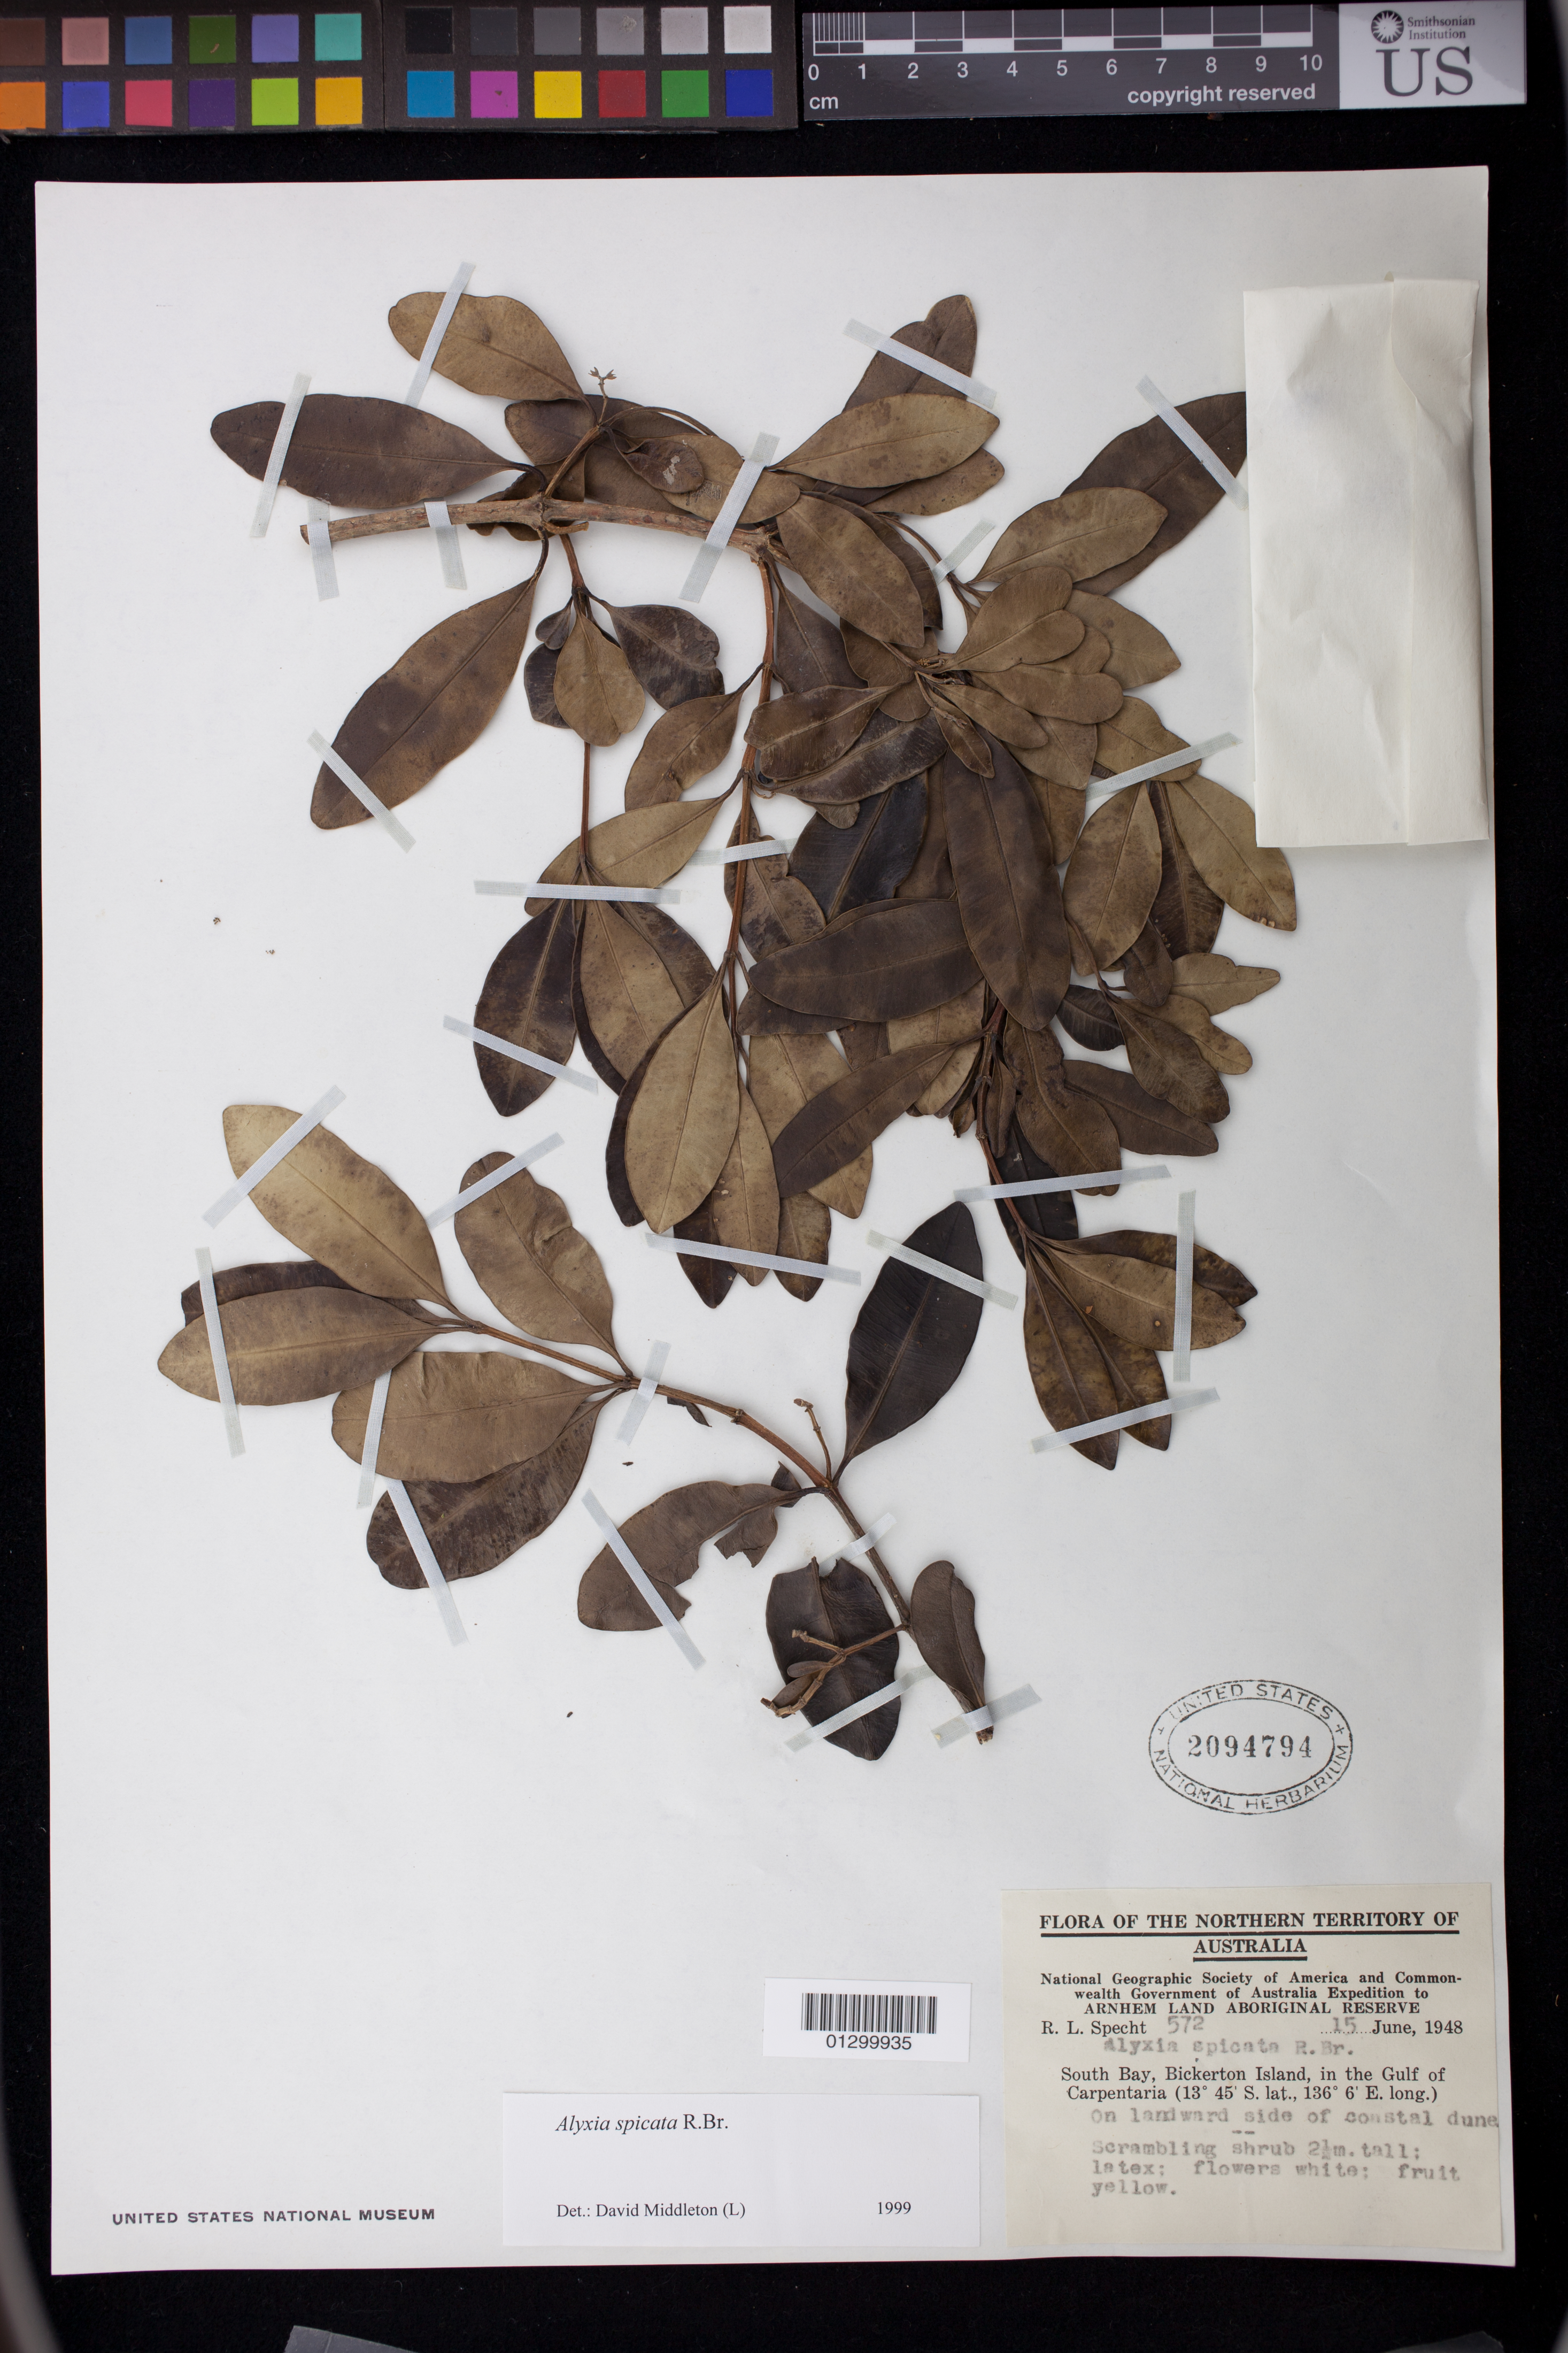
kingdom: Plantae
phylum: Tracheophyta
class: Magnoliopsida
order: Gentianales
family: Apocynaceae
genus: Alyxia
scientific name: Alyxia spicata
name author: R. Br.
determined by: Middleton, D. J.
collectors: R. L. Specht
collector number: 572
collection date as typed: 14 Jun 1948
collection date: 1948-06-14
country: Australia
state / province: Northern Territory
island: Bickerton Island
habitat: On landward side of coastal dune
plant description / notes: Scrambling shrub 2.5 m. tall; latex; flowers white; fruit yellow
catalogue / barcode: US 2094794